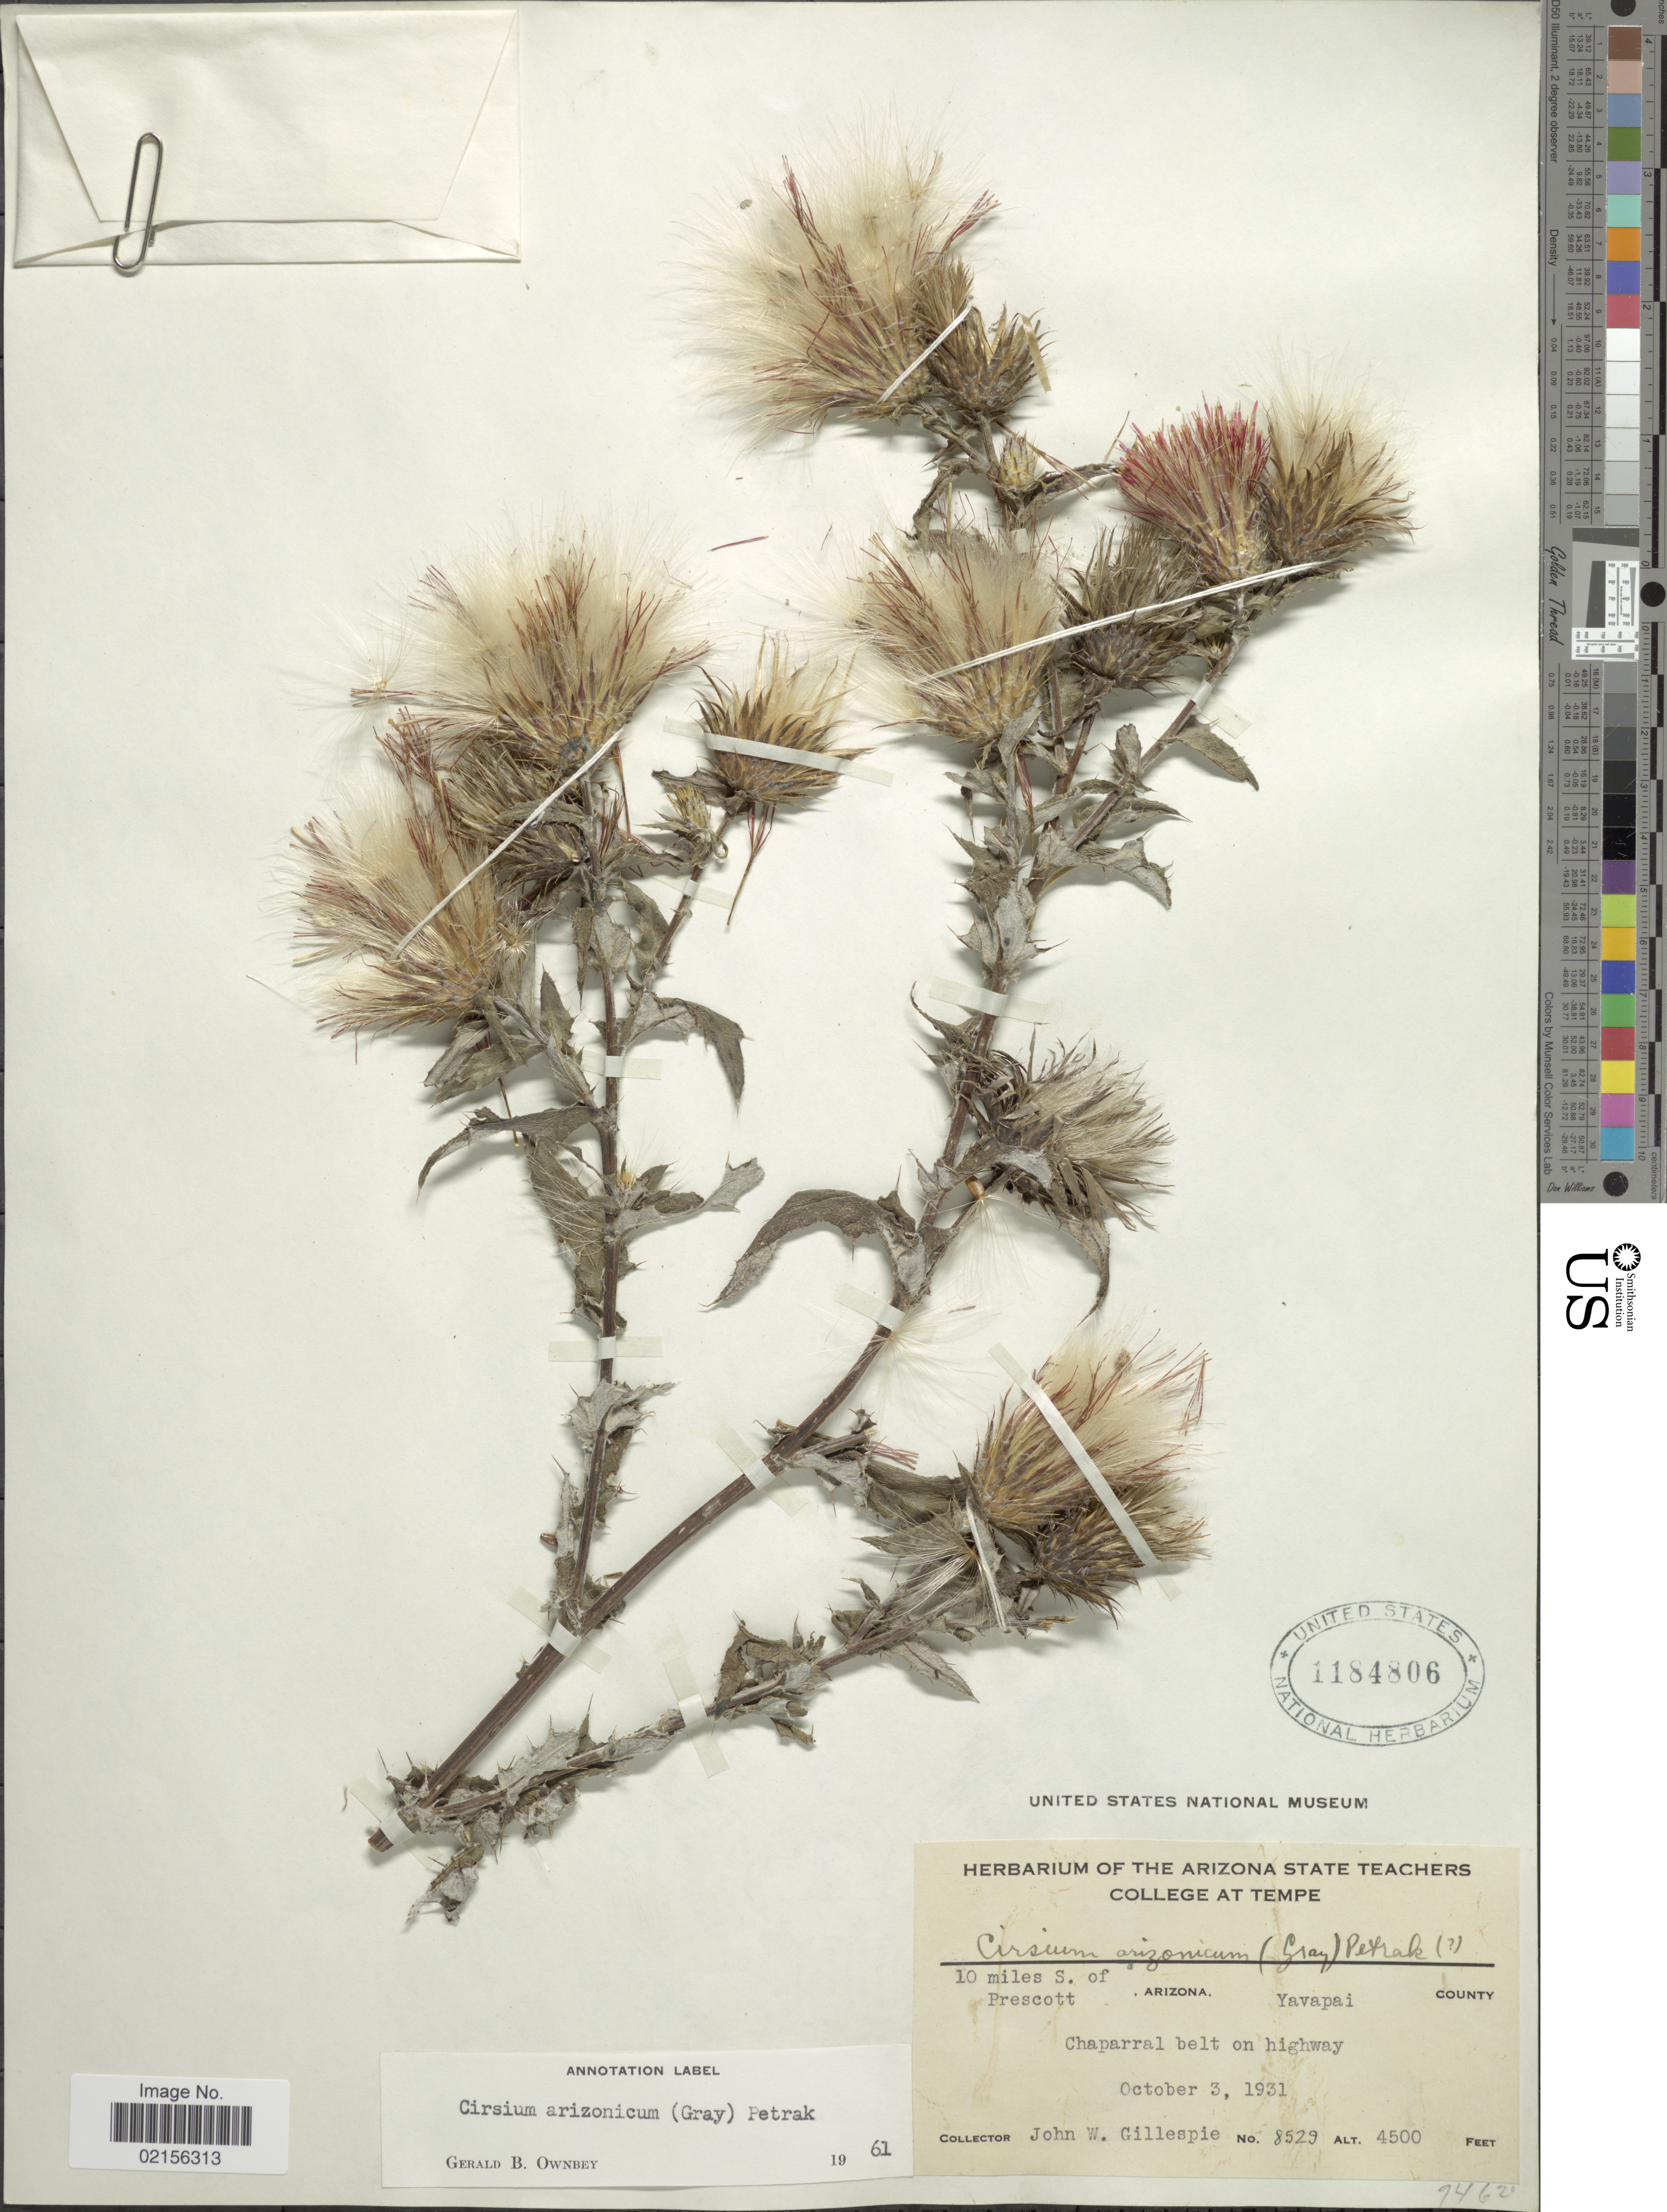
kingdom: Plantae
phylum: Tracheophyta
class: Magnoliopsida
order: Asterales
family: Asteraceae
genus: Cirsium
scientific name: Cirsium arizonicum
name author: (A. Gray) Petr.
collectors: J. W. Gillespie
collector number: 8529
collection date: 1931-10-03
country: United States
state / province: Arizona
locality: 10 miles S of Prescott, Yavapai County, Chaparral belt on highway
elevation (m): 1372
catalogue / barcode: US 1184806